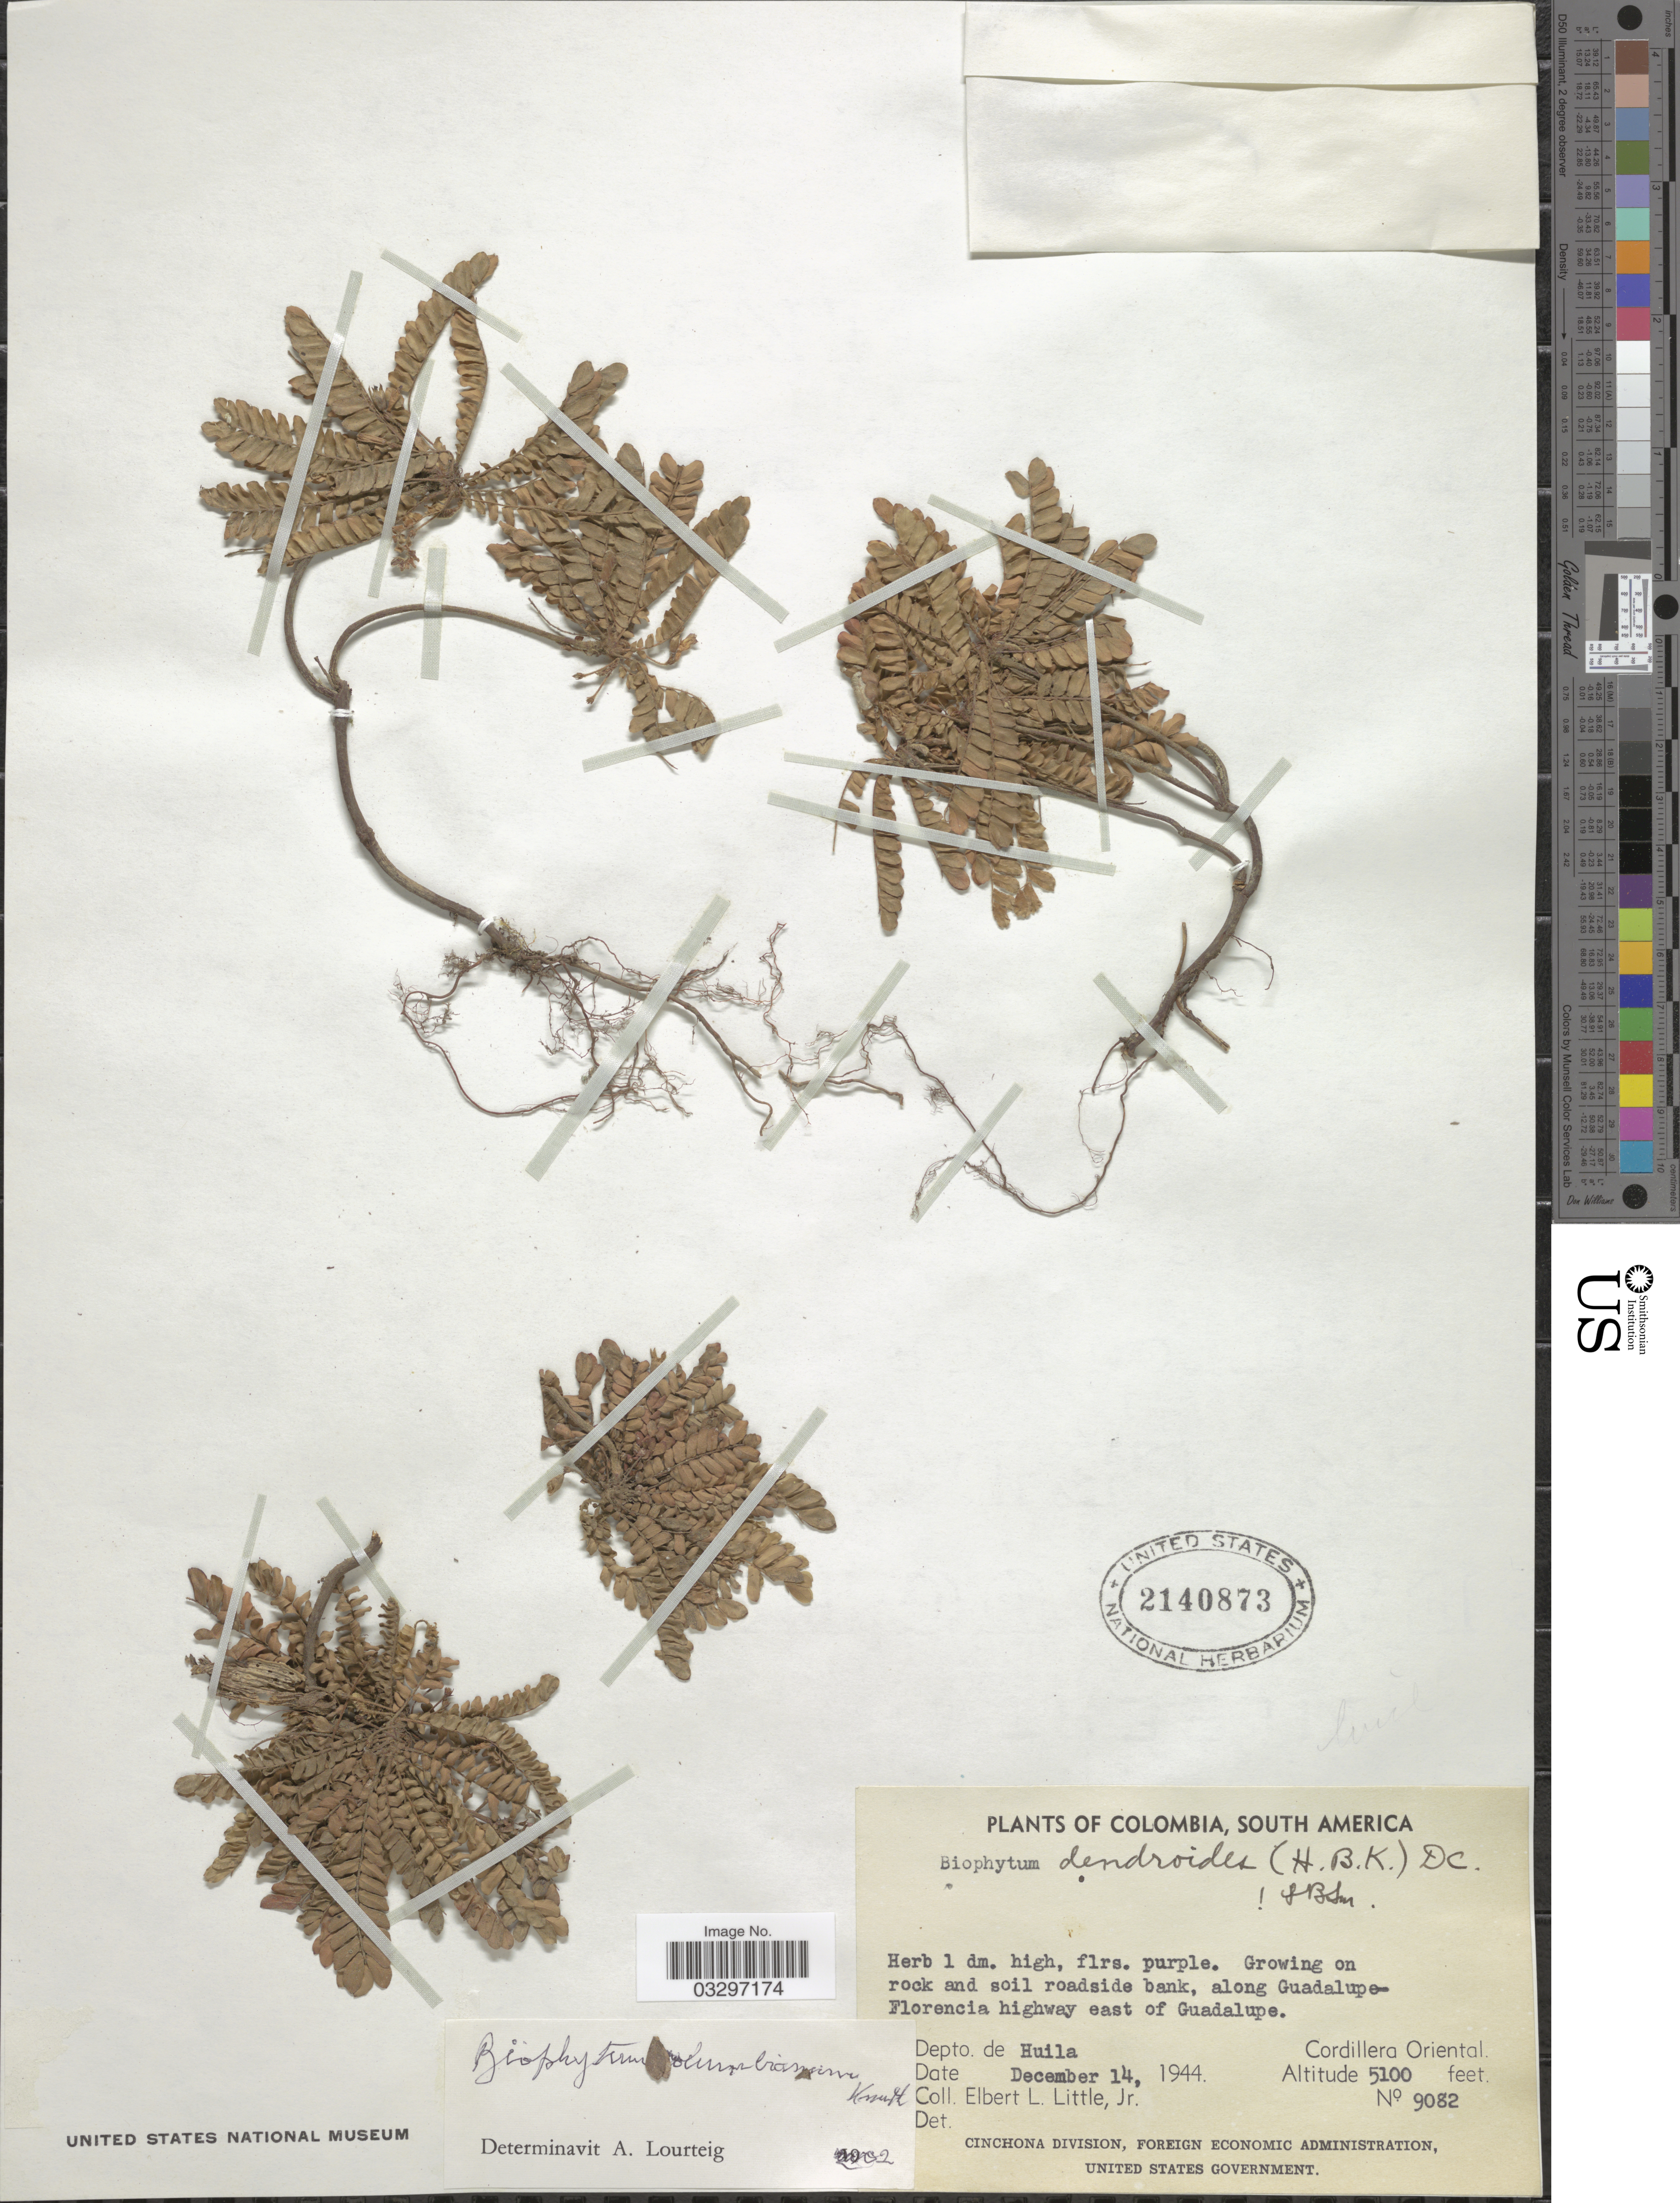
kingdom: Plantae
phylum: Tracheophyta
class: Magnoliopsida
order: Oxalidales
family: Oxalidaceae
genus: Biophytum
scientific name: Biophytum columbianum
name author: Knuth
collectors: E. L. Little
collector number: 9082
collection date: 1944-12-14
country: Colombia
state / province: Huila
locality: Along Guadalupe-Florencia highway east of Guadalupe, Depto. de Huila, Cordillera Oriental.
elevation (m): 1554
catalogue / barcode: US 2140873